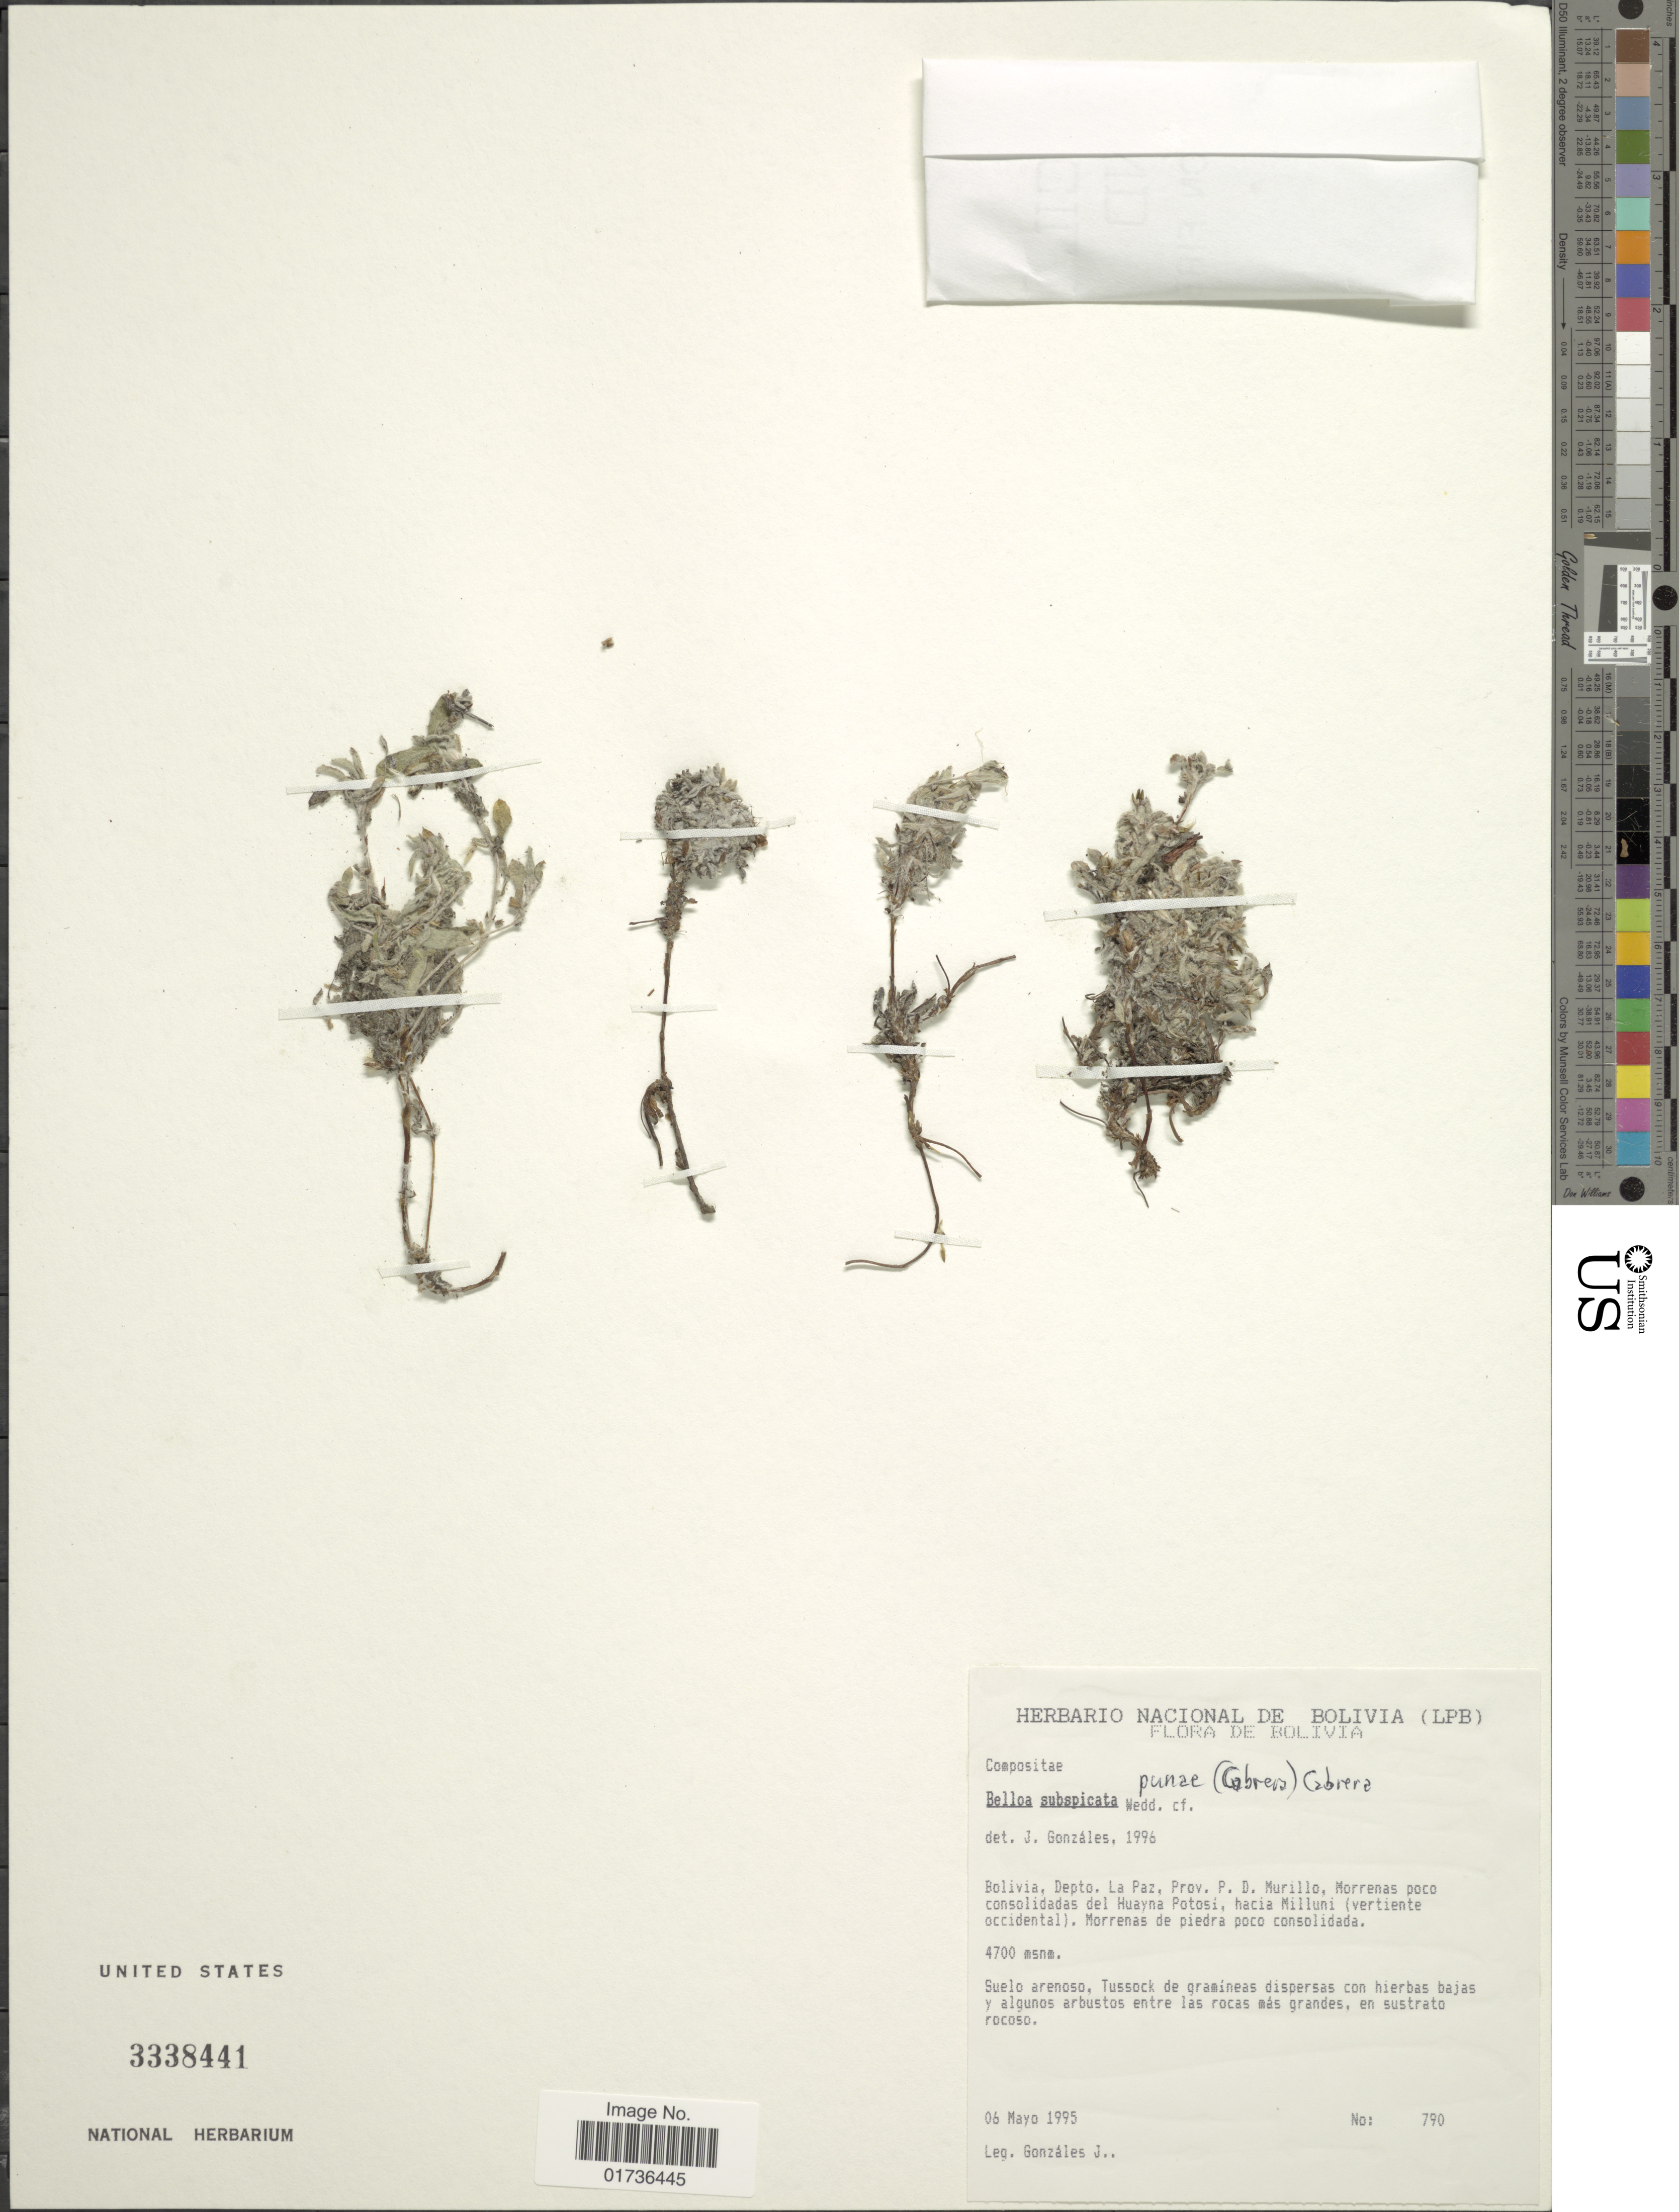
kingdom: Plantae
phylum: Tracheophyta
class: Magnoliopsida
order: Asterales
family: Asteraceae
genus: Mniodes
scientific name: Mniodes subspicata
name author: (Wedd.) S.E. Freire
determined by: Dillon, M. O.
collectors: J. Gonzales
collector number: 790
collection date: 1995-05-06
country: Bolivia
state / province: La Paz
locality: Depto. La Paz, Prov. P.D. Murillo, Morrenas poco consolidadas del Huayna Potosí, hacia Milluni (vertiente occidental) Morrenas de piedra poco consolidada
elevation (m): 4700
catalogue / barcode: US 3338441